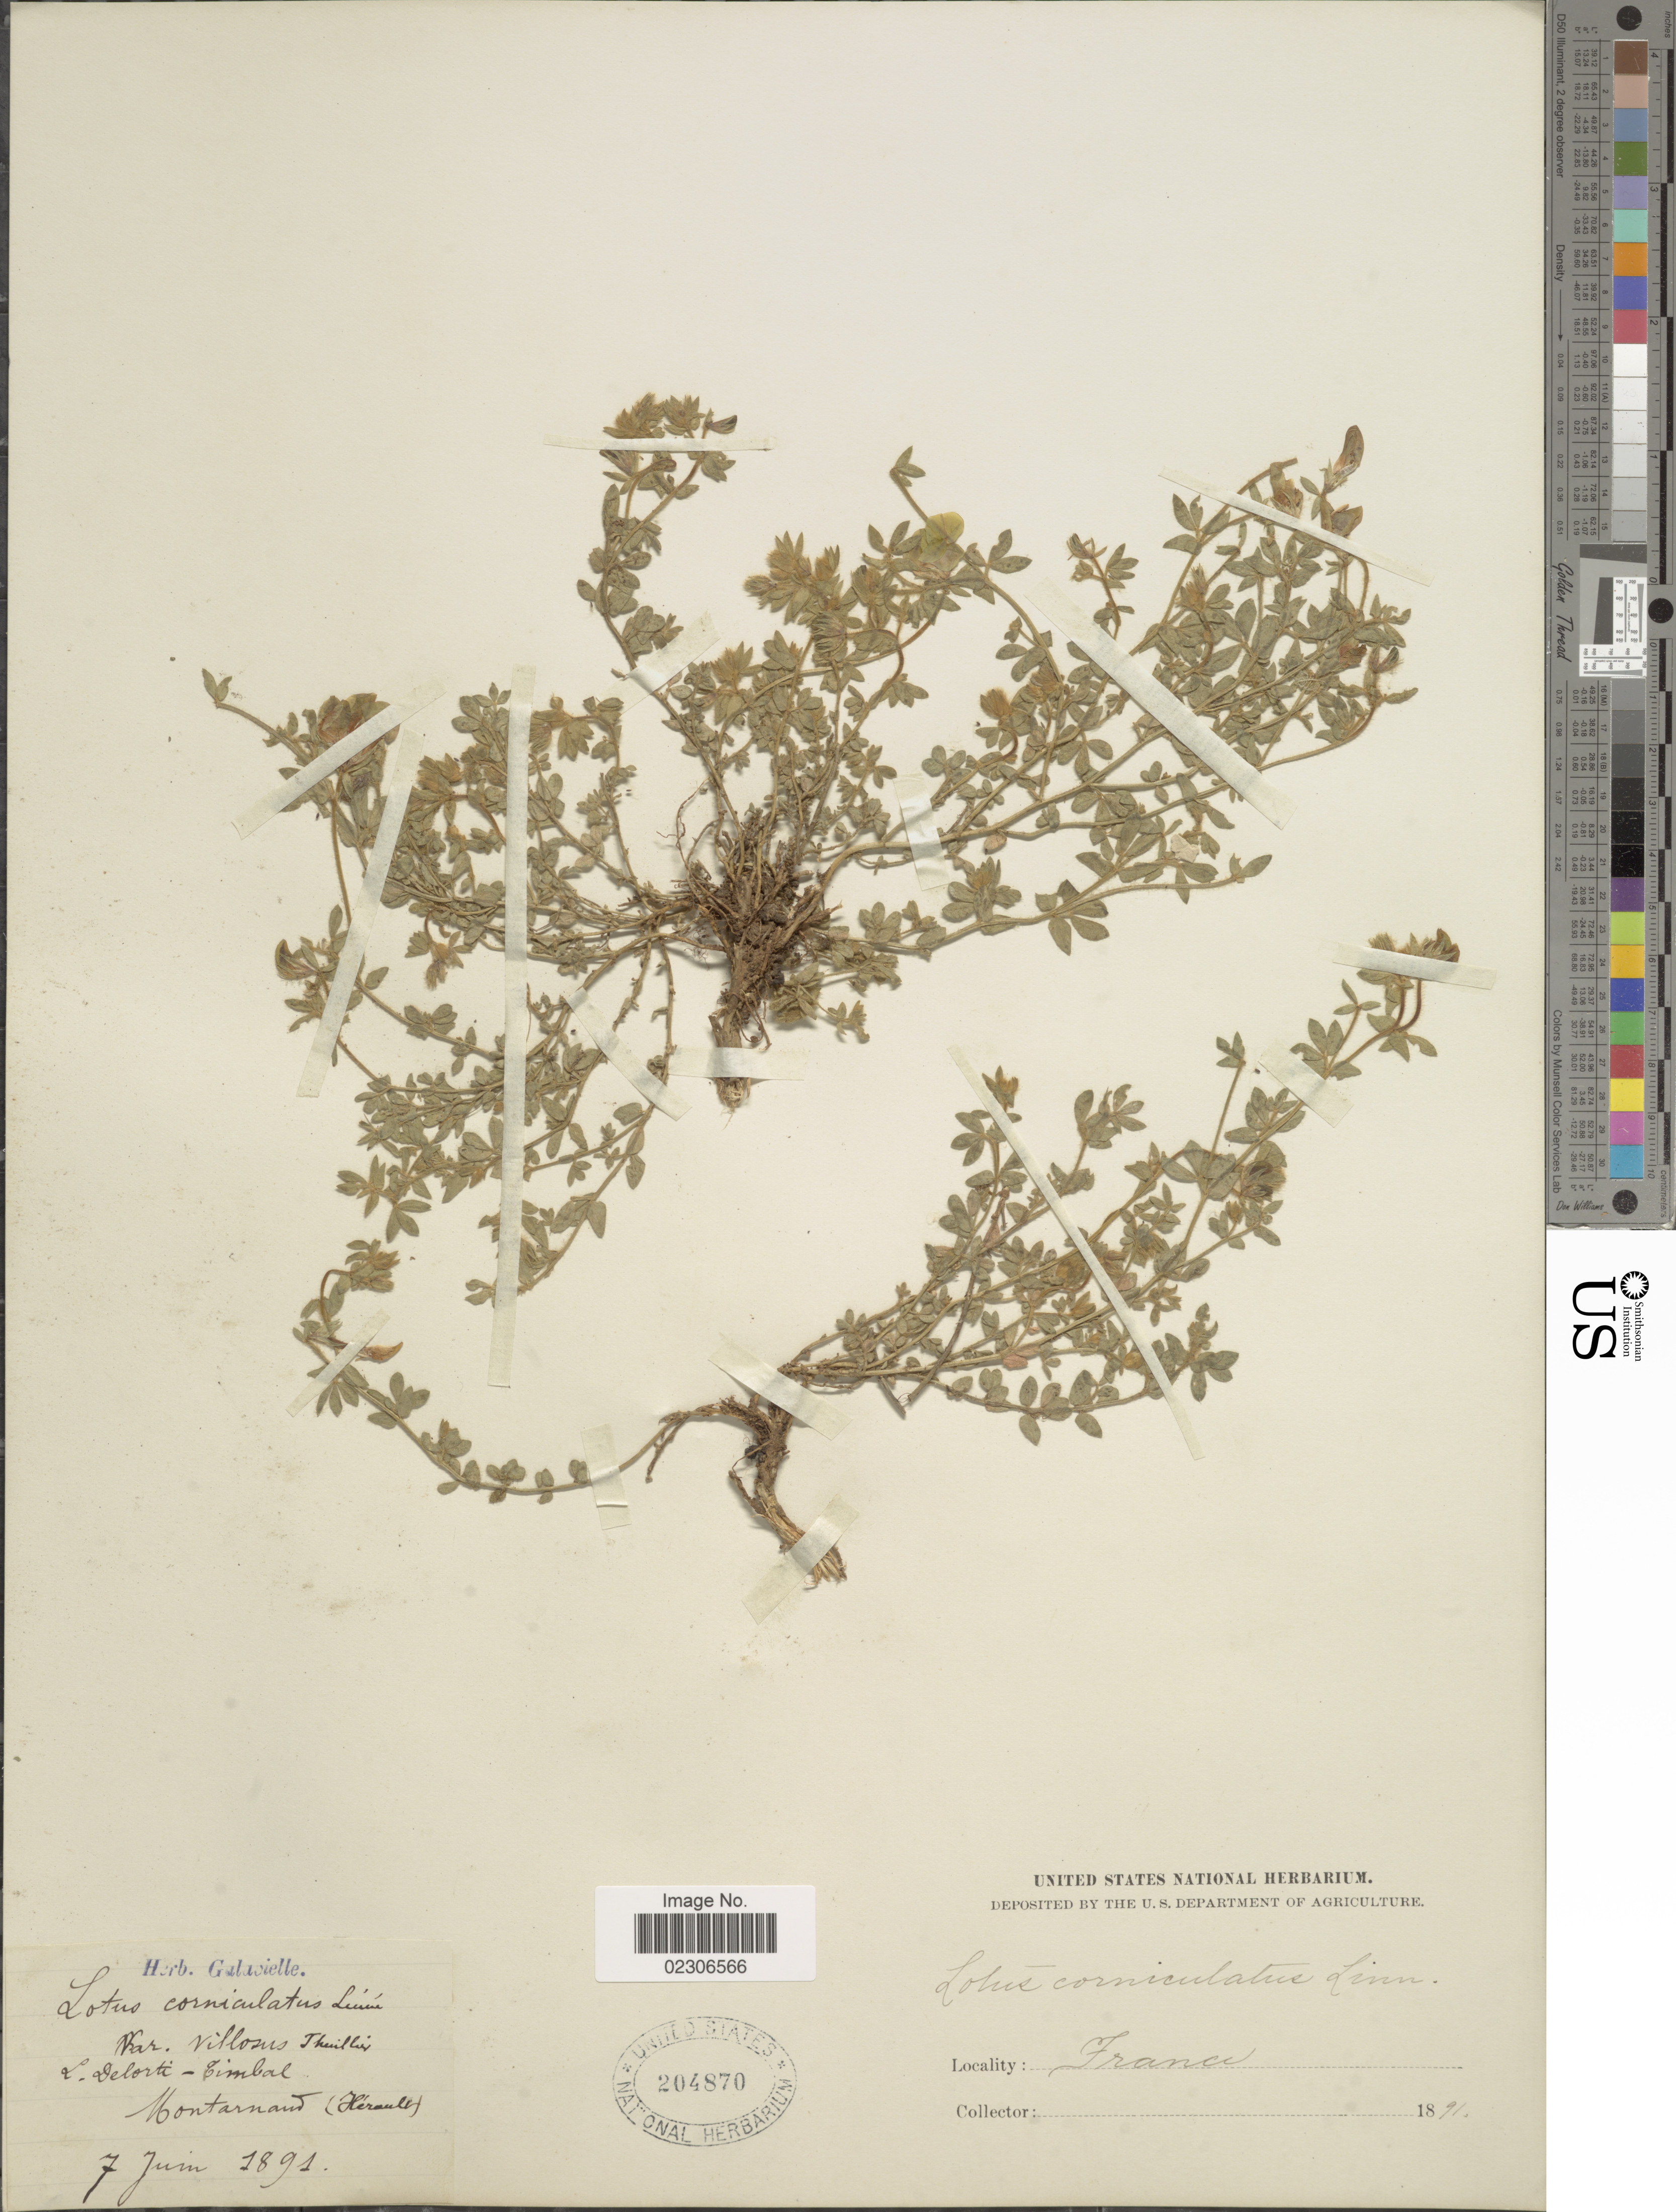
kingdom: Plantae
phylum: Tracheophyta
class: Magnoliopsida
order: Fabales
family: Fabaceae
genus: Lotus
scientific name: Lotus corniculatus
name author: L.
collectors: Ex herb. Galavielle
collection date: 1891-06-07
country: France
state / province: Occitanie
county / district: Hérault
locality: Montarnaud [interpreted] (Hérault)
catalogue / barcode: US 204870